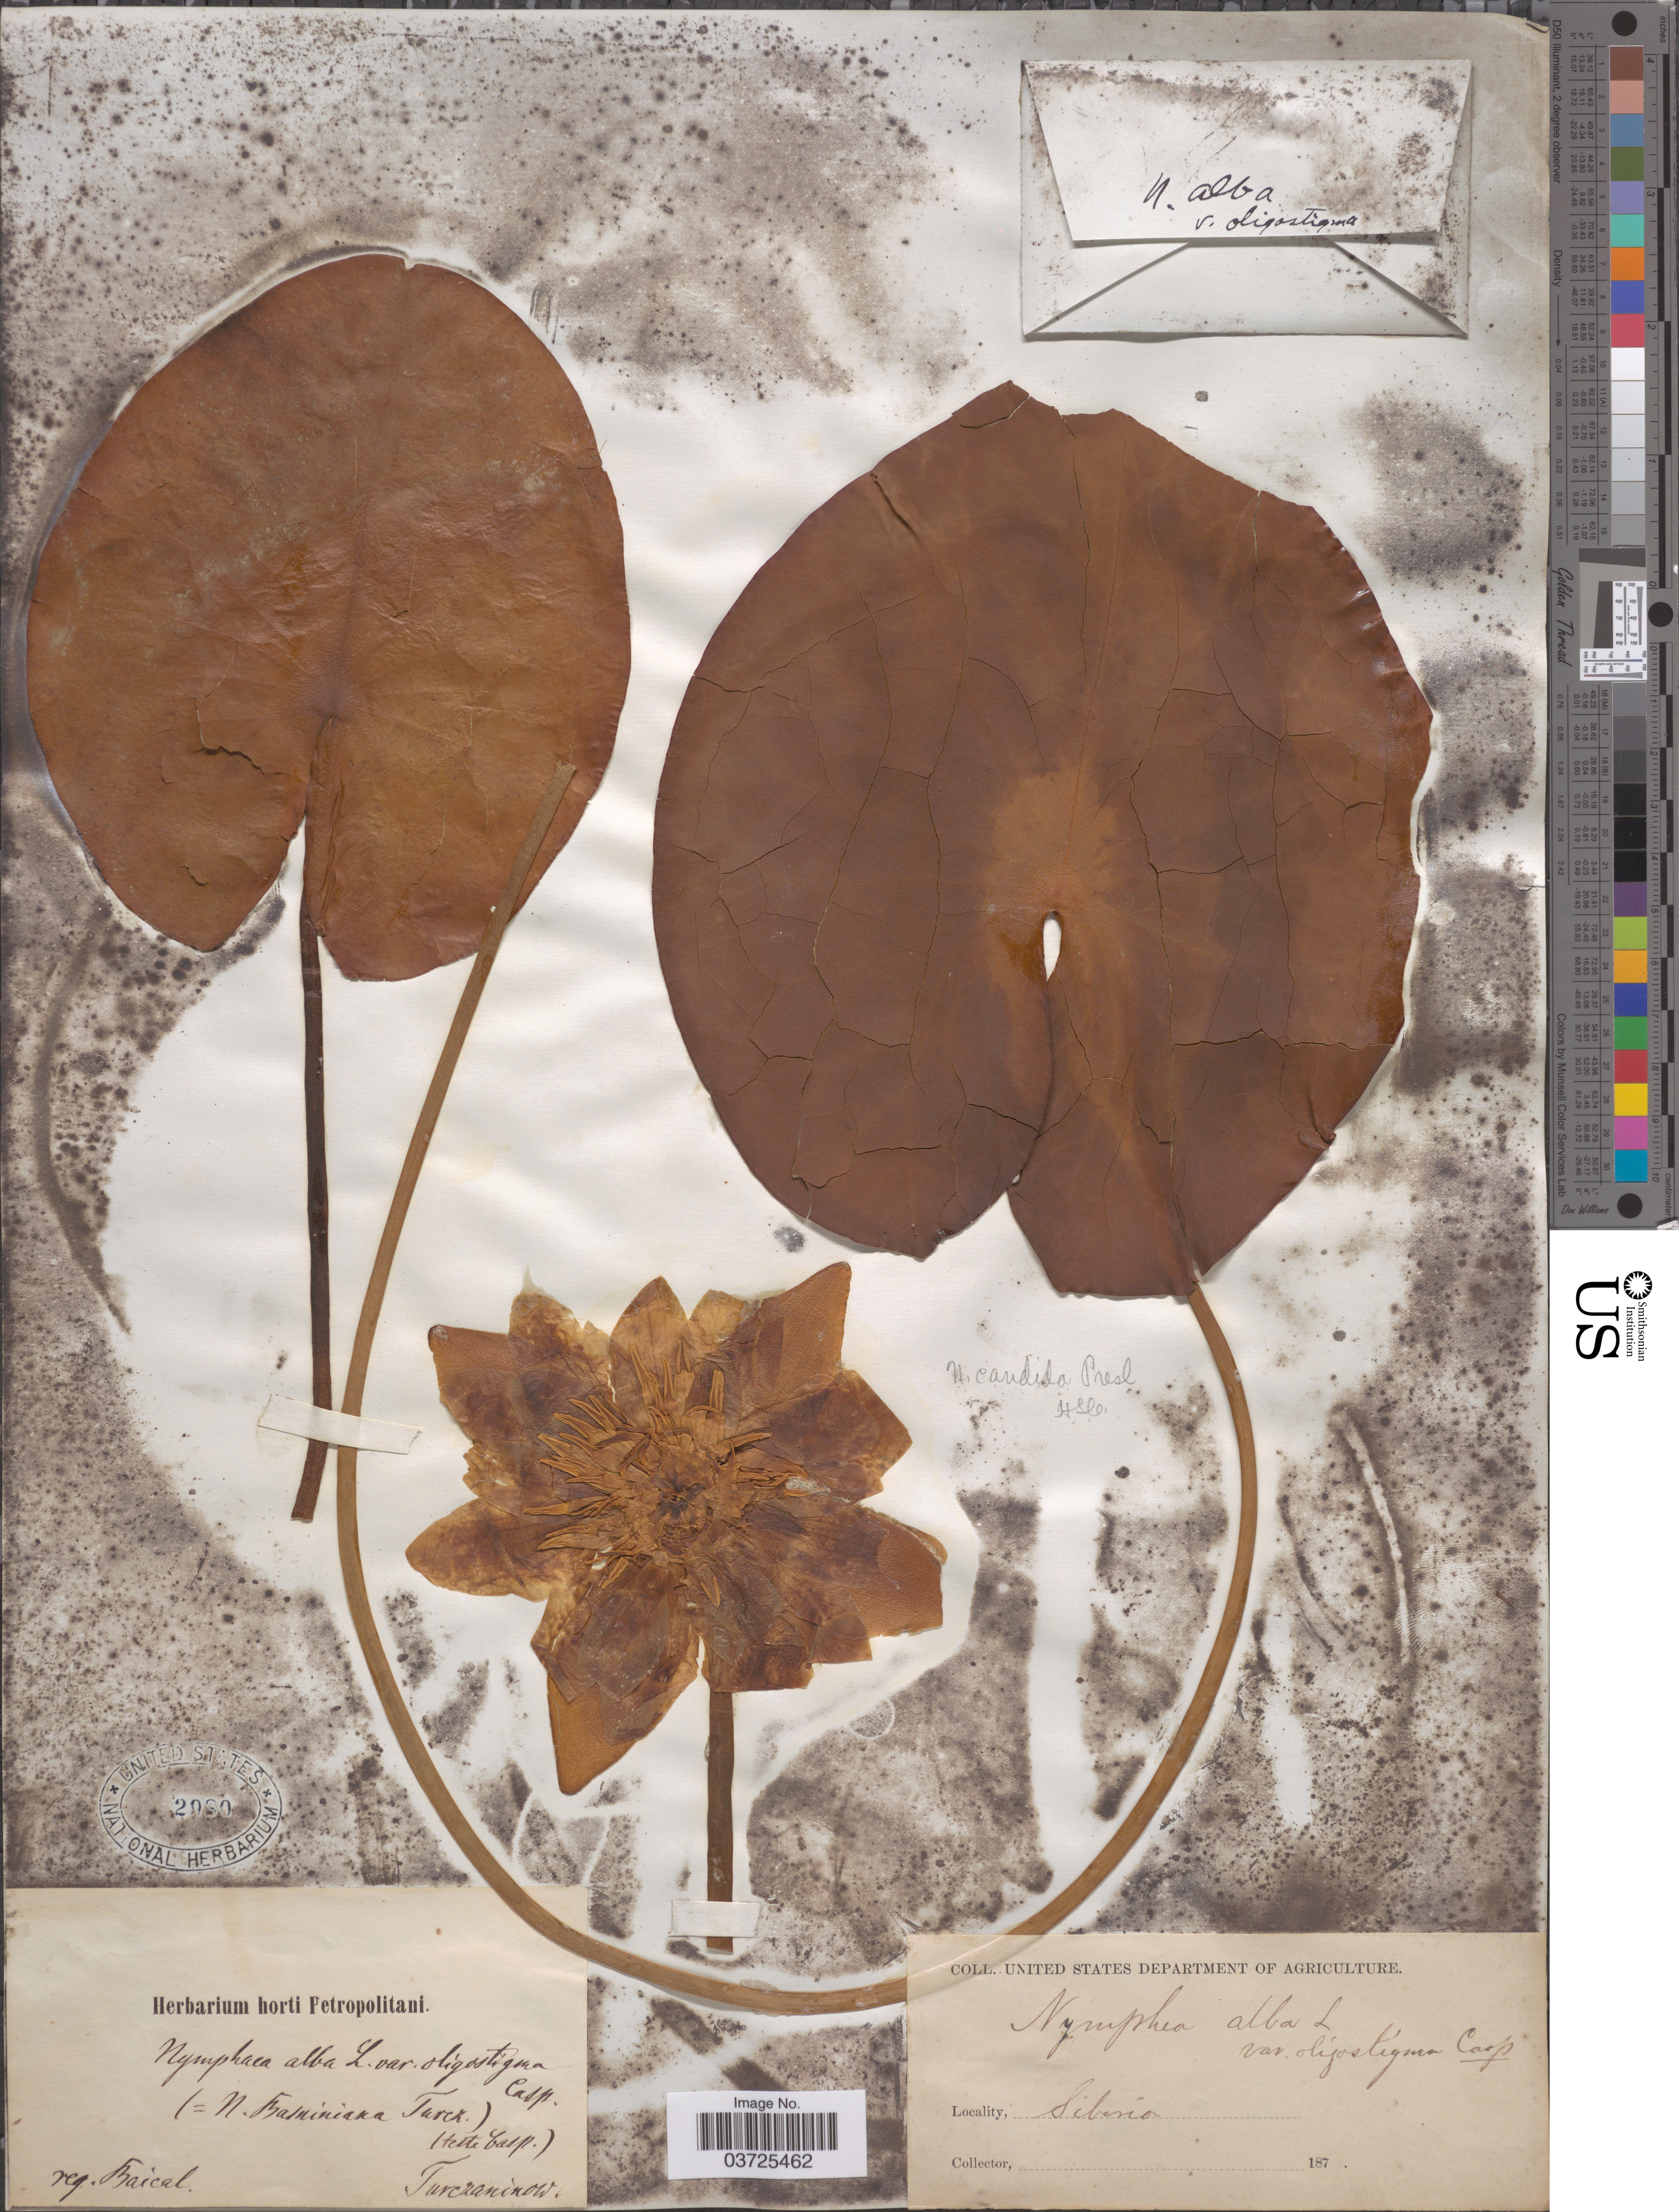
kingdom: Plantae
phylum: Tracheophyta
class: Magnoliopsida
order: Nymphaeales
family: Nymphaeaceae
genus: Nymphaea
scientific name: Nymphaea alba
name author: L.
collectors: Turczaninow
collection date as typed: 187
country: Russian Federation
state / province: Irkutsk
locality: Reg. Baical. Siberia.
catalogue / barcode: US 2080